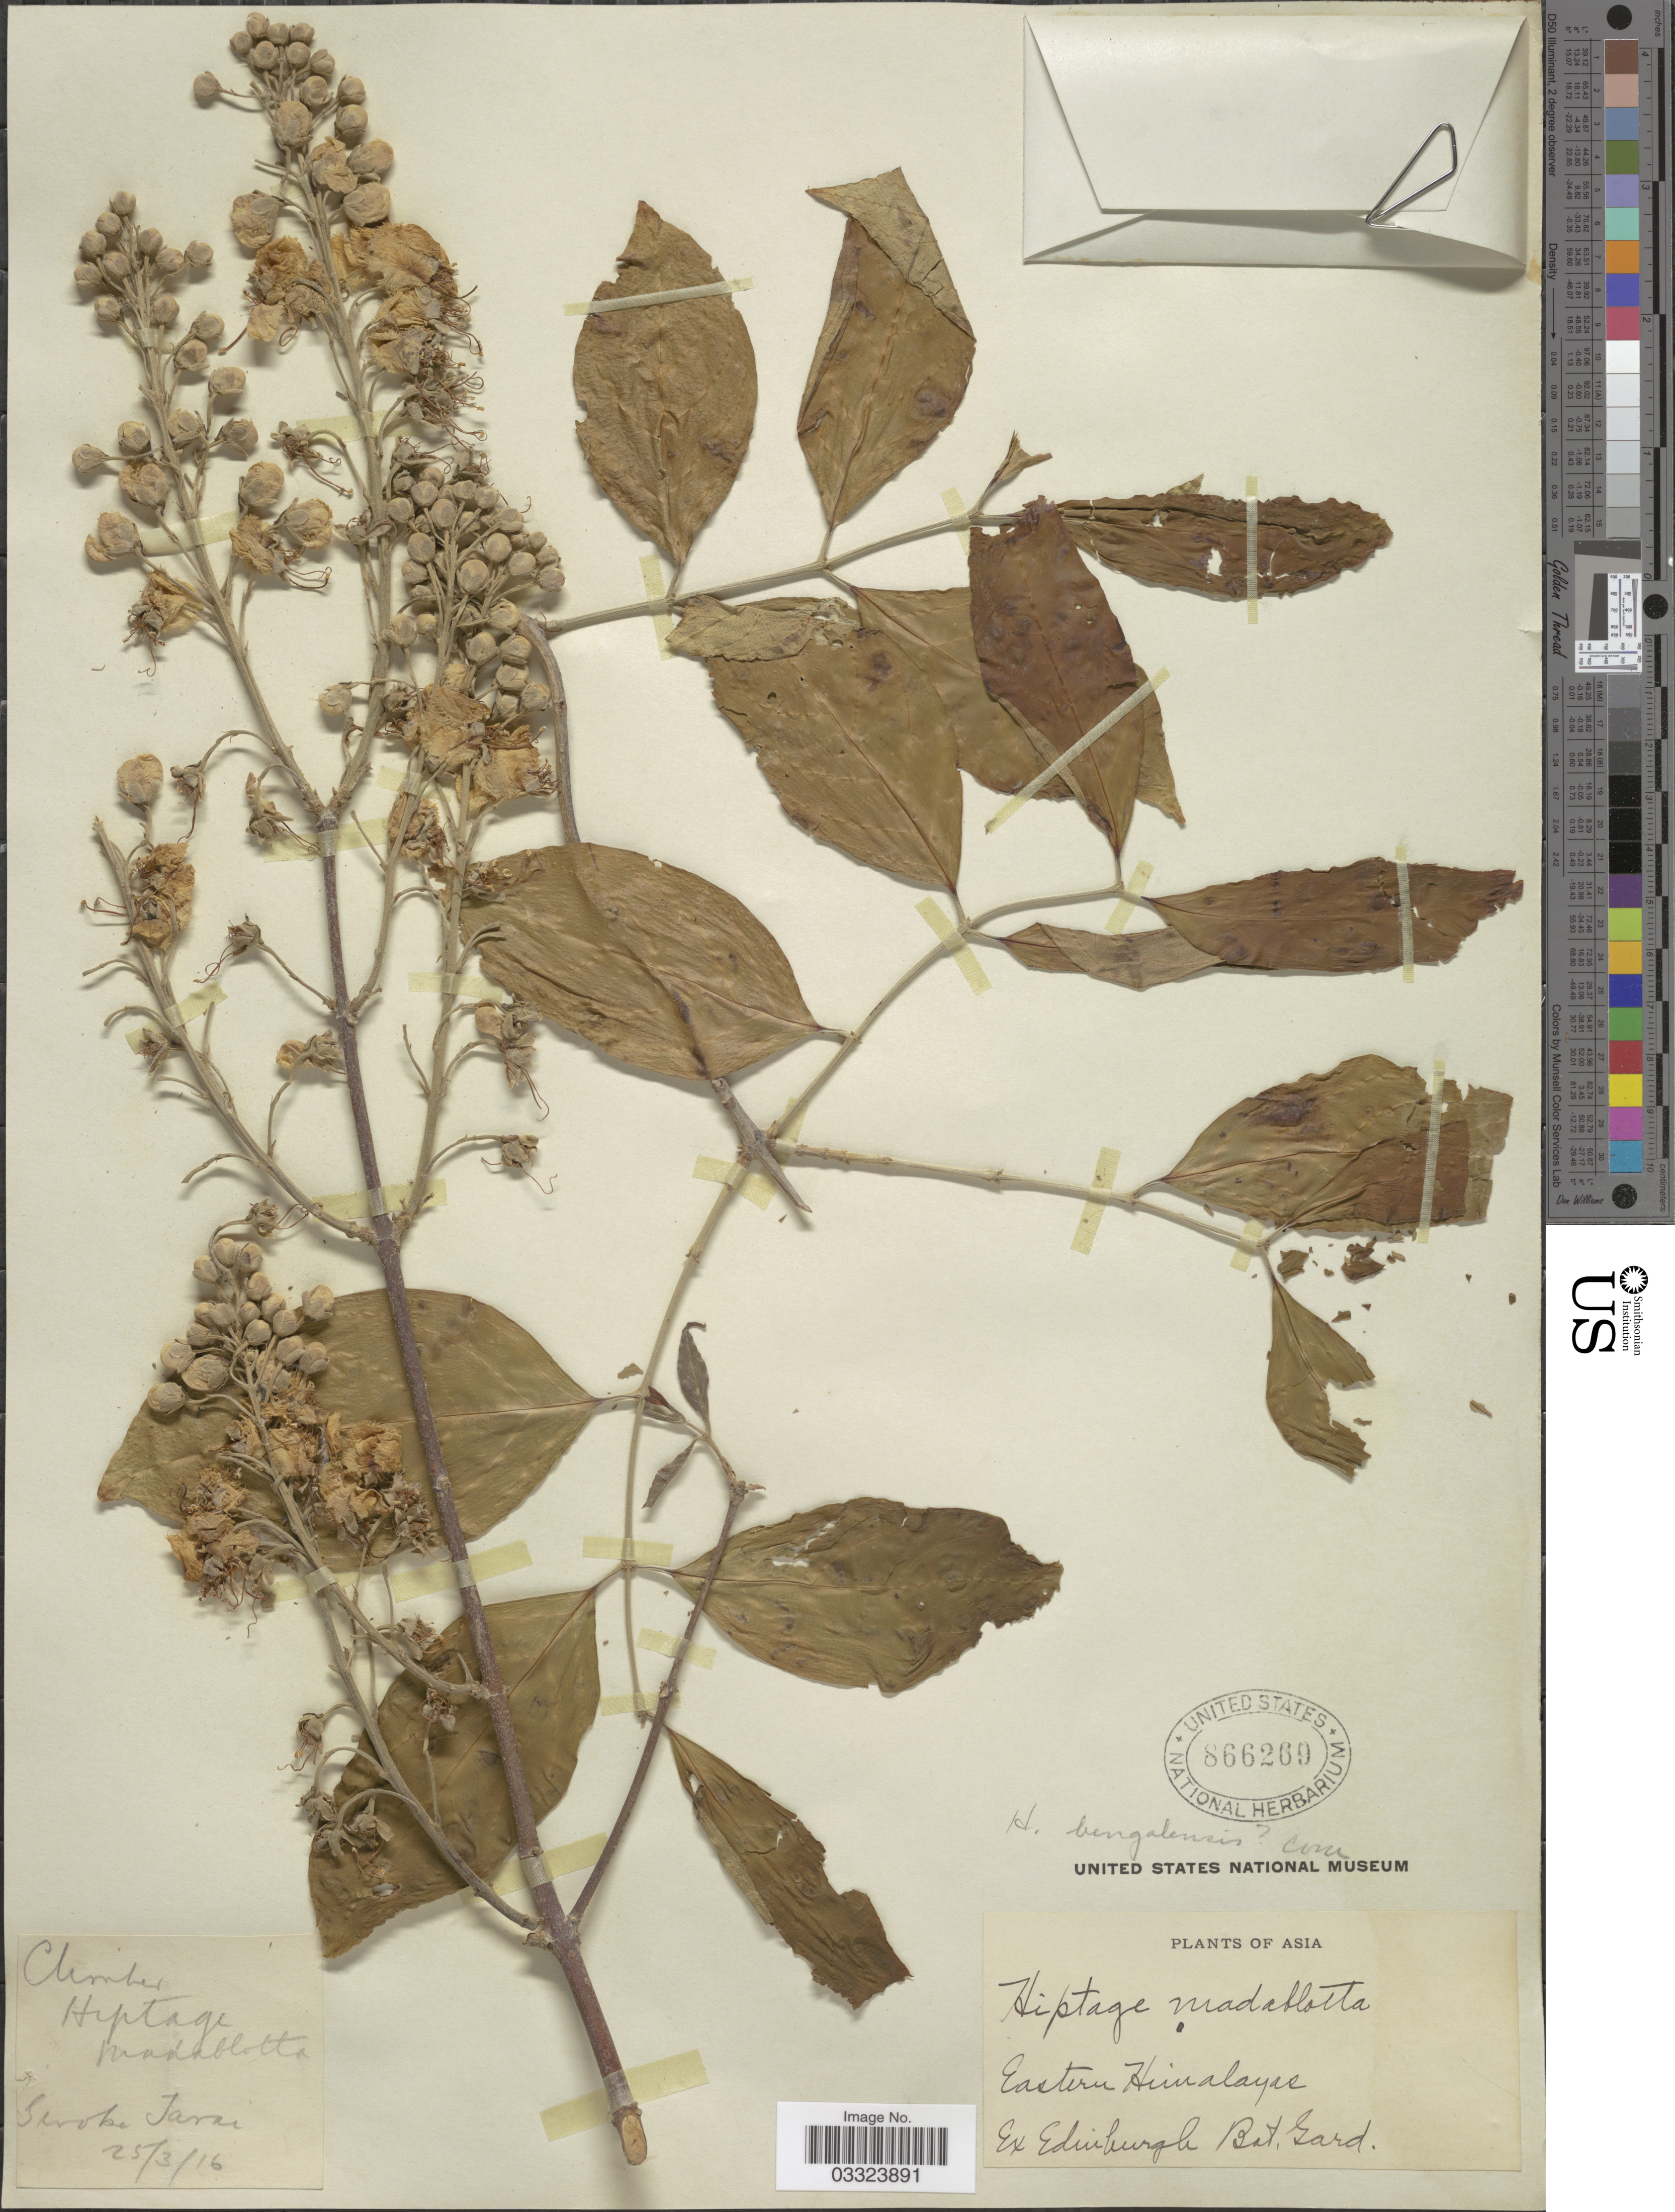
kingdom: Plantae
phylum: Tracheophyta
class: Magnoliopsida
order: Malpighiales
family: Malpighiaceae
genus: Hiptage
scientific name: Hiptage benghalensis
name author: (L.) Kurz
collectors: Edinburg Bot. Gard.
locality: Asia, Eastern Himalaya, Geraka [interpreted] Jarai.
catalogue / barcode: US 866269